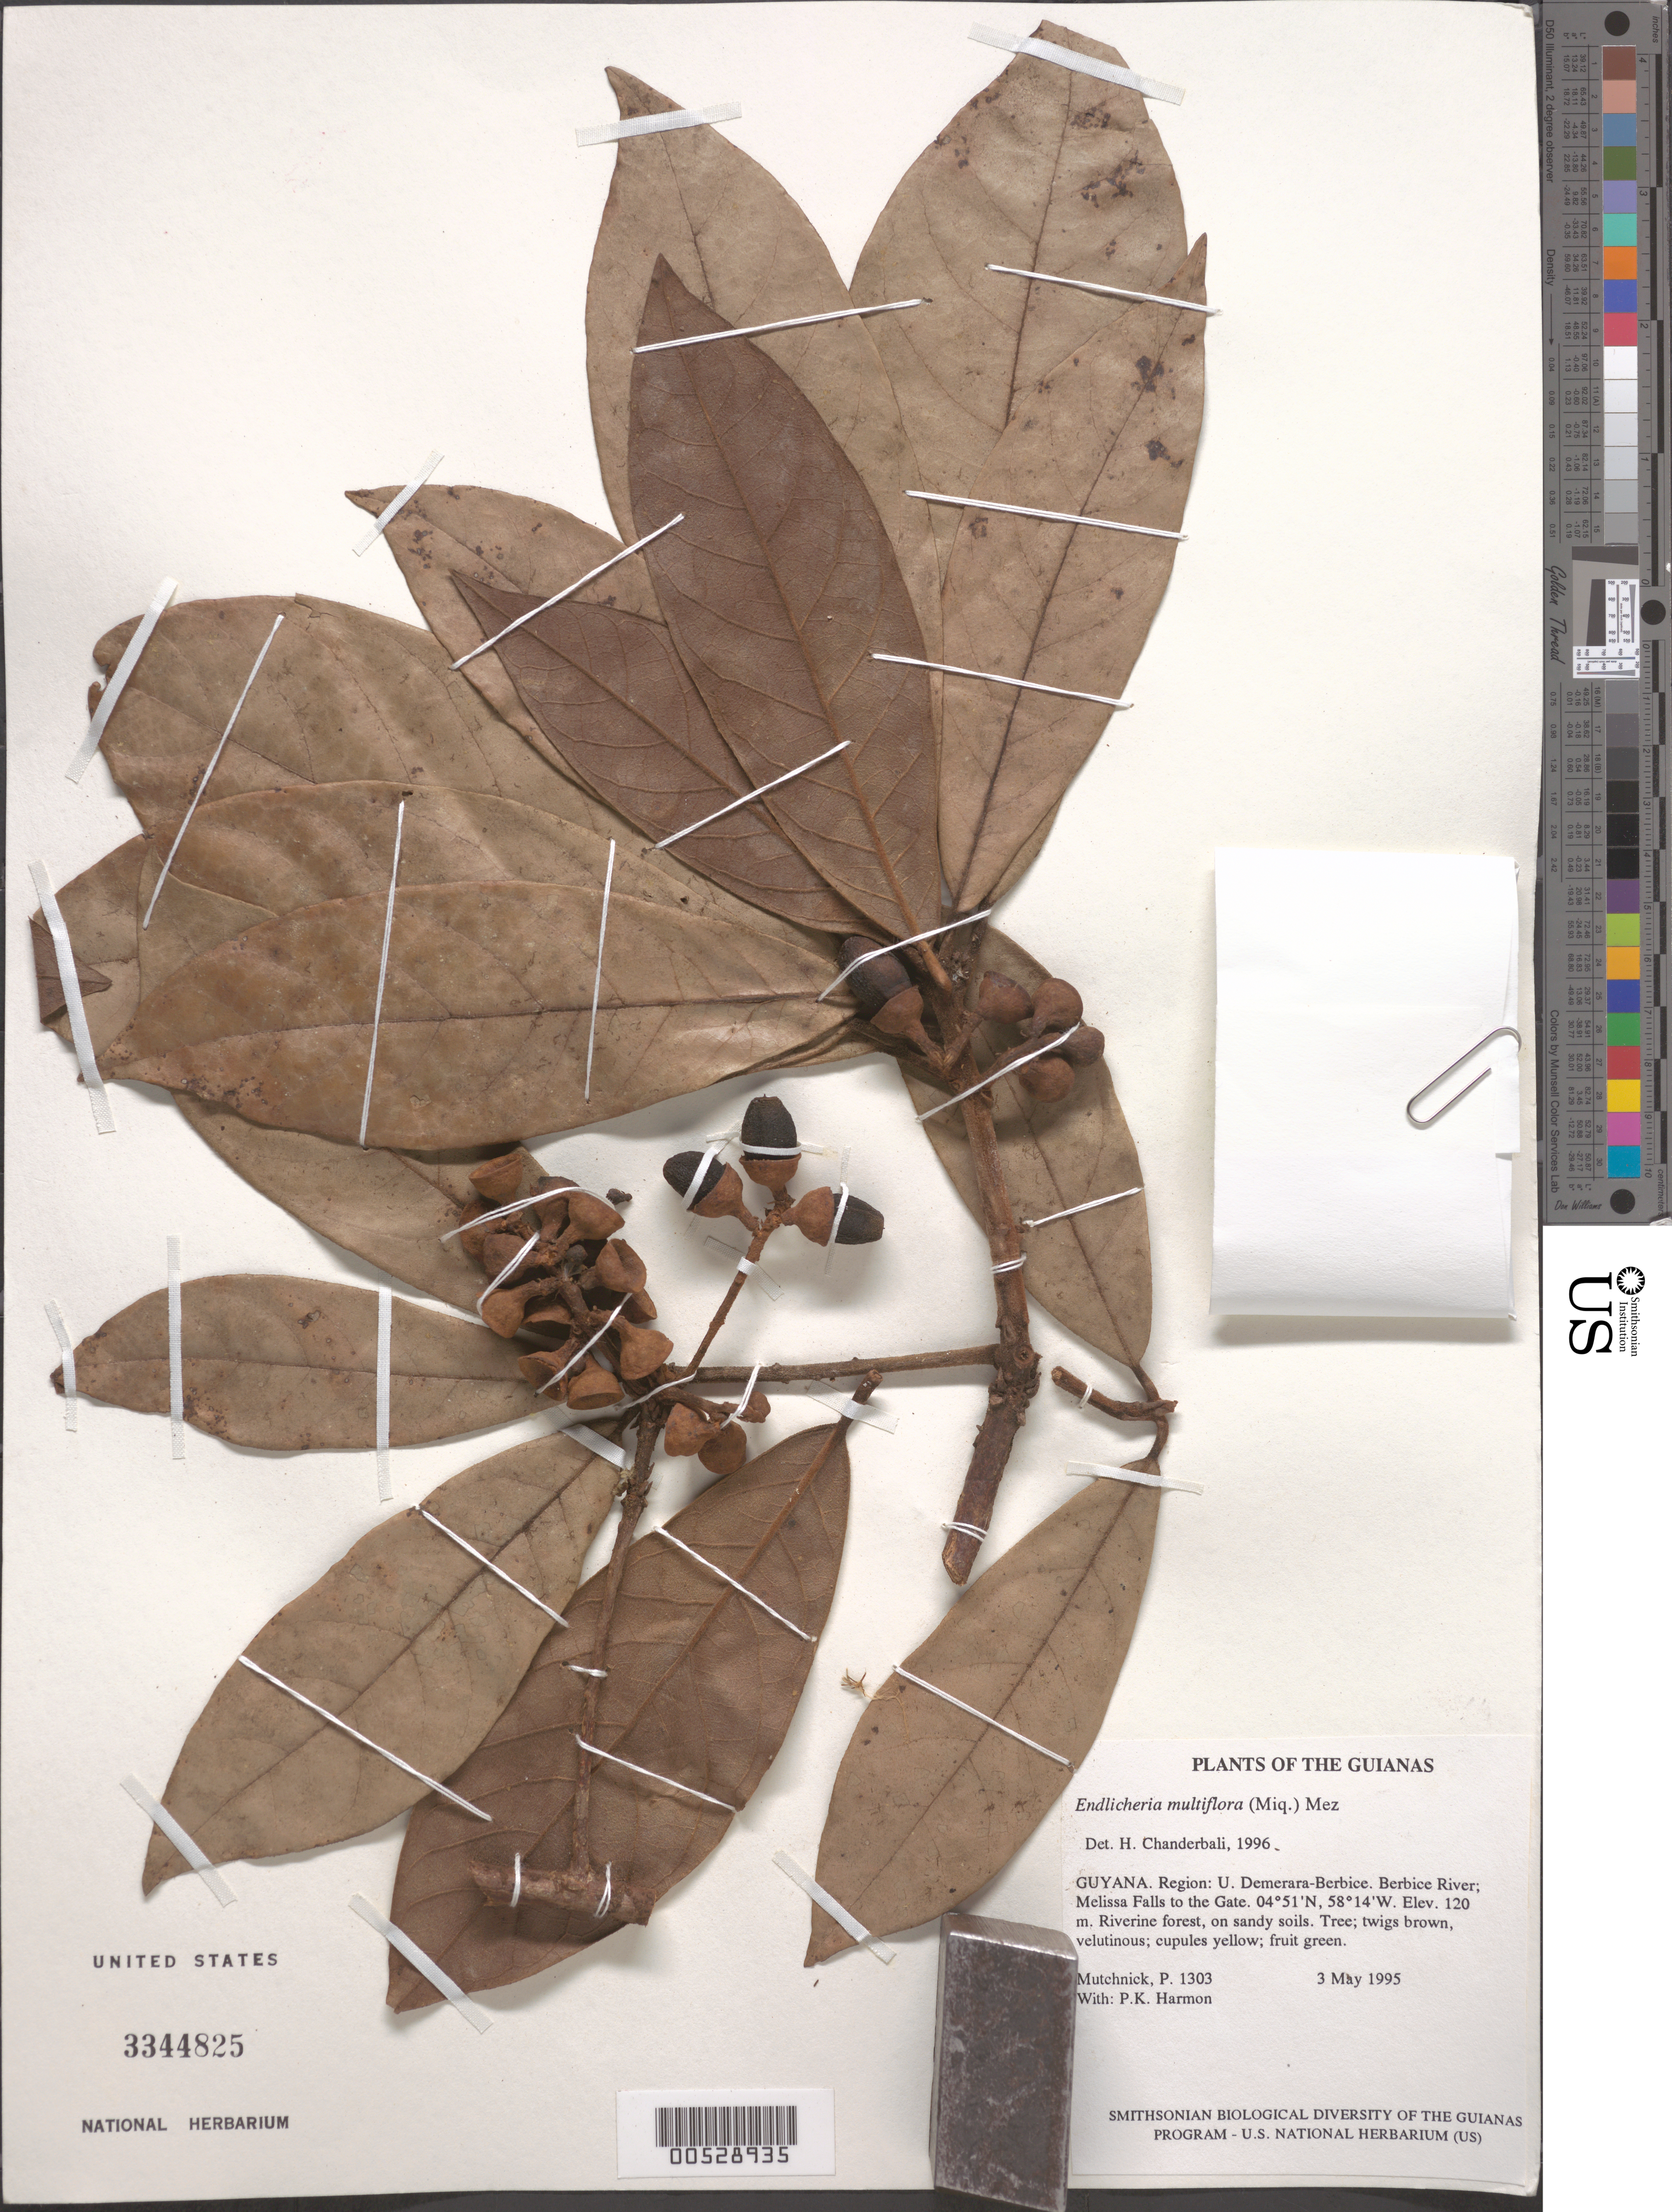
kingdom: Plantae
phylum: Tracheophyta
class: Magnoliopsida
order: Laurales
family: Lauraceae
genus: Endlicheria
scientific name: Endlicheria mulitflora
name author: (Micx.) Mez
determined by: Chanderbali, Andre Shashi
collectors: P. Mutchnick & P. Harmon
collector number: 1303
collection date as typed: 3 May 1995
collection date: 1995-05-03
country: Guyana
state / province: U. Demerara-Berbice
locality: Berbice River; Melissa Falls to the Gate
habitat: Riverine forest, on sandy soils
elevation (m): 120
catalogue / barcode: US 3344825